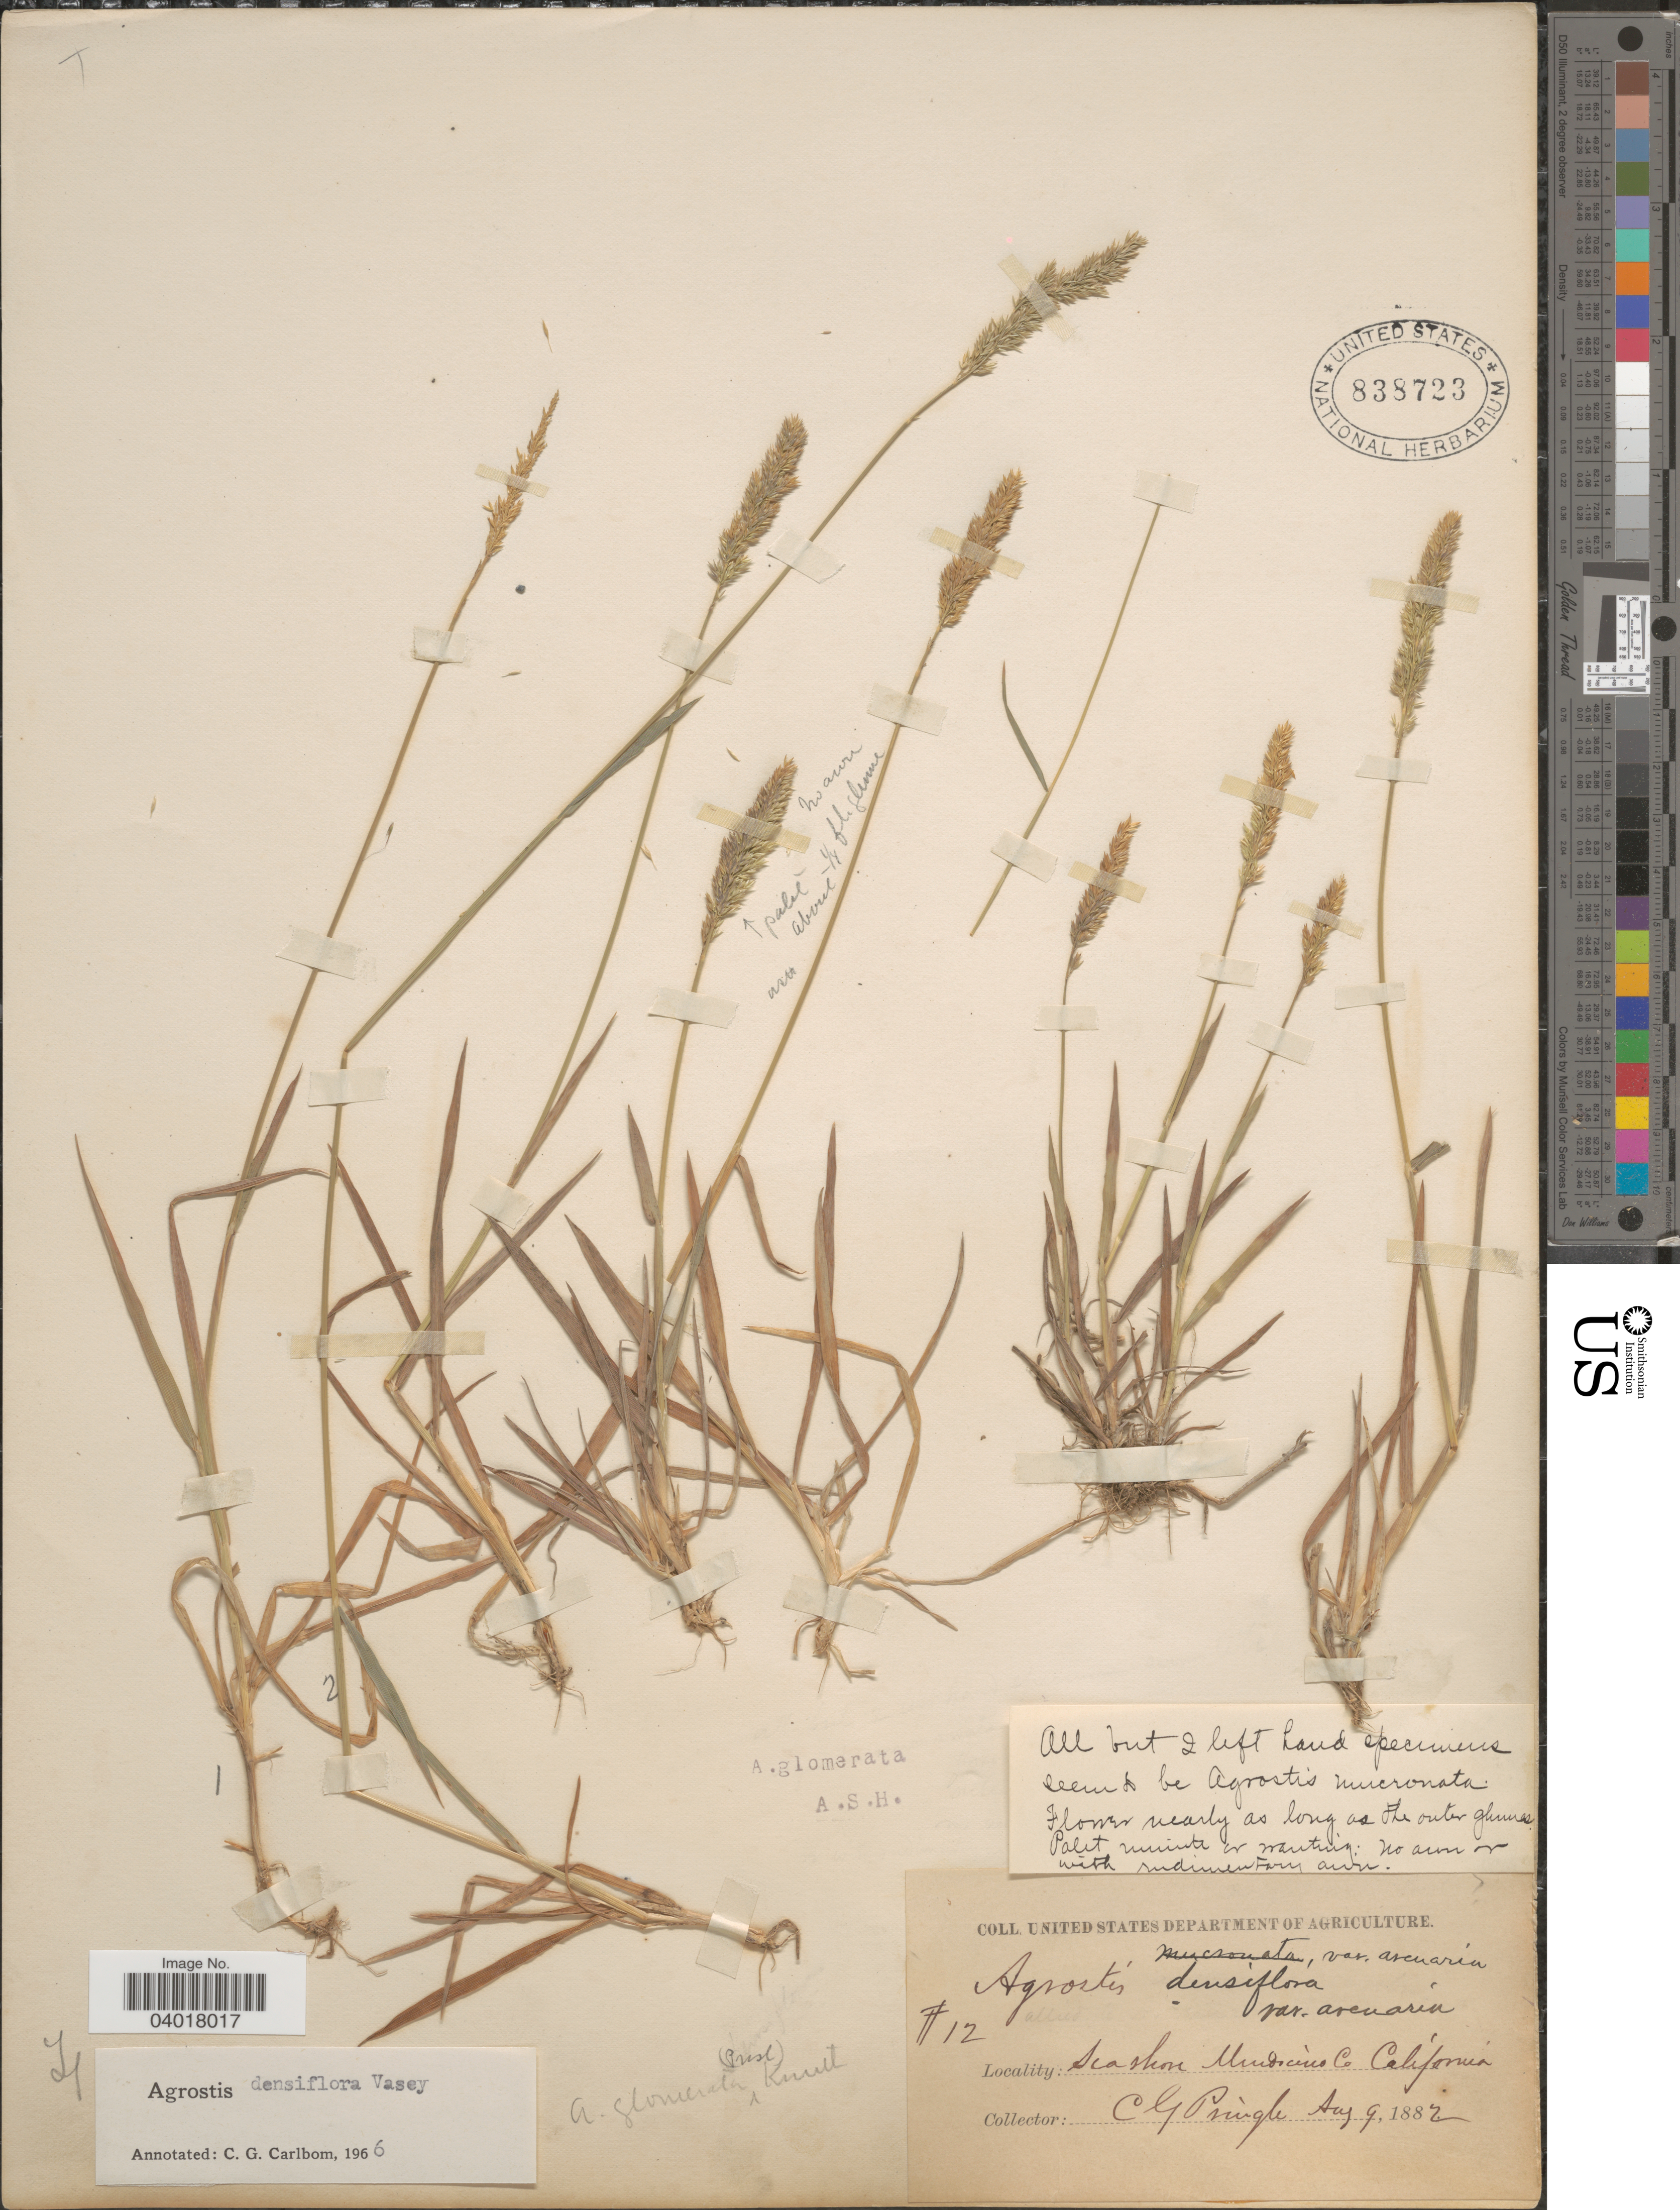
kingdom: Plantae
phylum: Tracheophyta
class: Liliopsida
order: Poales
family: Poaceae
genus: Agrostis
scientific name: Agrostis densiflora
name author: Vasey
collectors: C. G. Pringle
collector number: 12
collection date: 1882-08-09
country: United States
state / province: California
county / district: Mendocino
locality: Seashore, Mendocino Co.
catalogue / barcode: US 838723